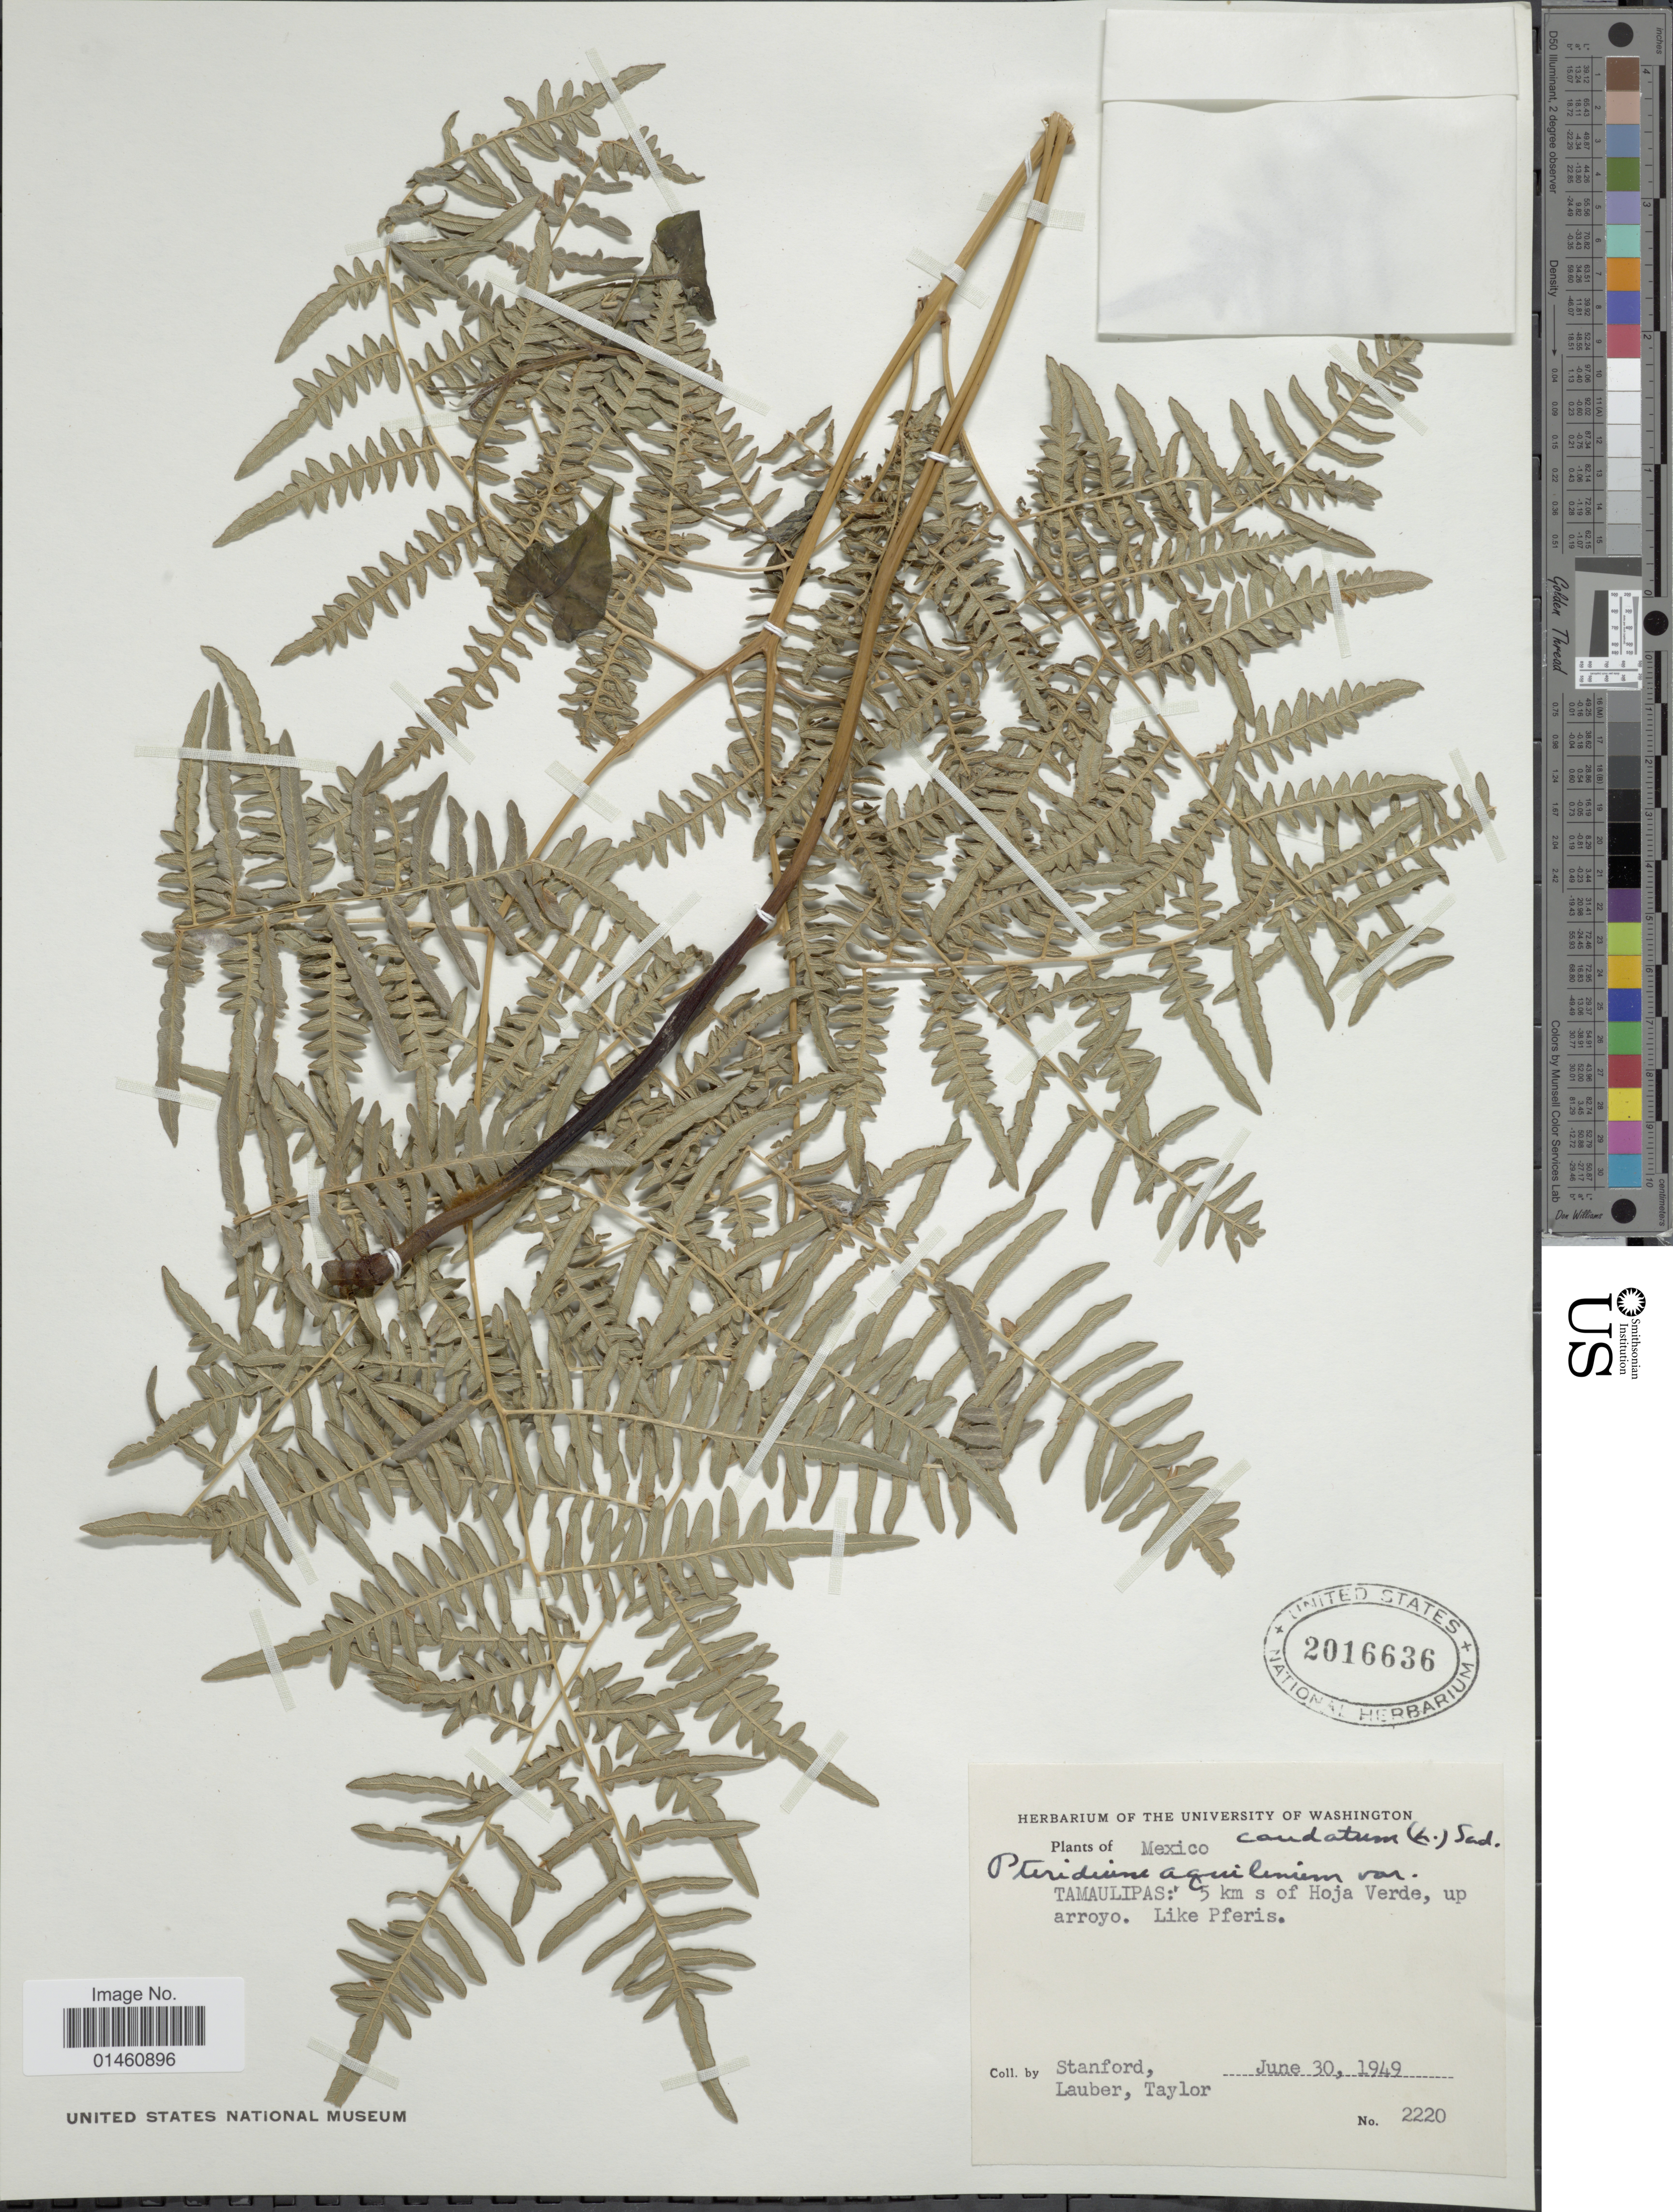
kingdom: Plantae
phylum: Tracheophyta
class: Polypodiopsida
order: Polypodiales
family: Dennstaedtiaceae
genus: Pteridium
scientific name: Pteridium caudatum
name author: (L.) Maxon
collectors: -. Stanford, Lauber, -- & -- Taylor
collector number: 2220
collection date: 1949-06-30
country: Mexico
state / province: Tamaulipas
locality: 5 km s of Hoja Verde, up arroyo.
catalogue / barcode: US 2016636